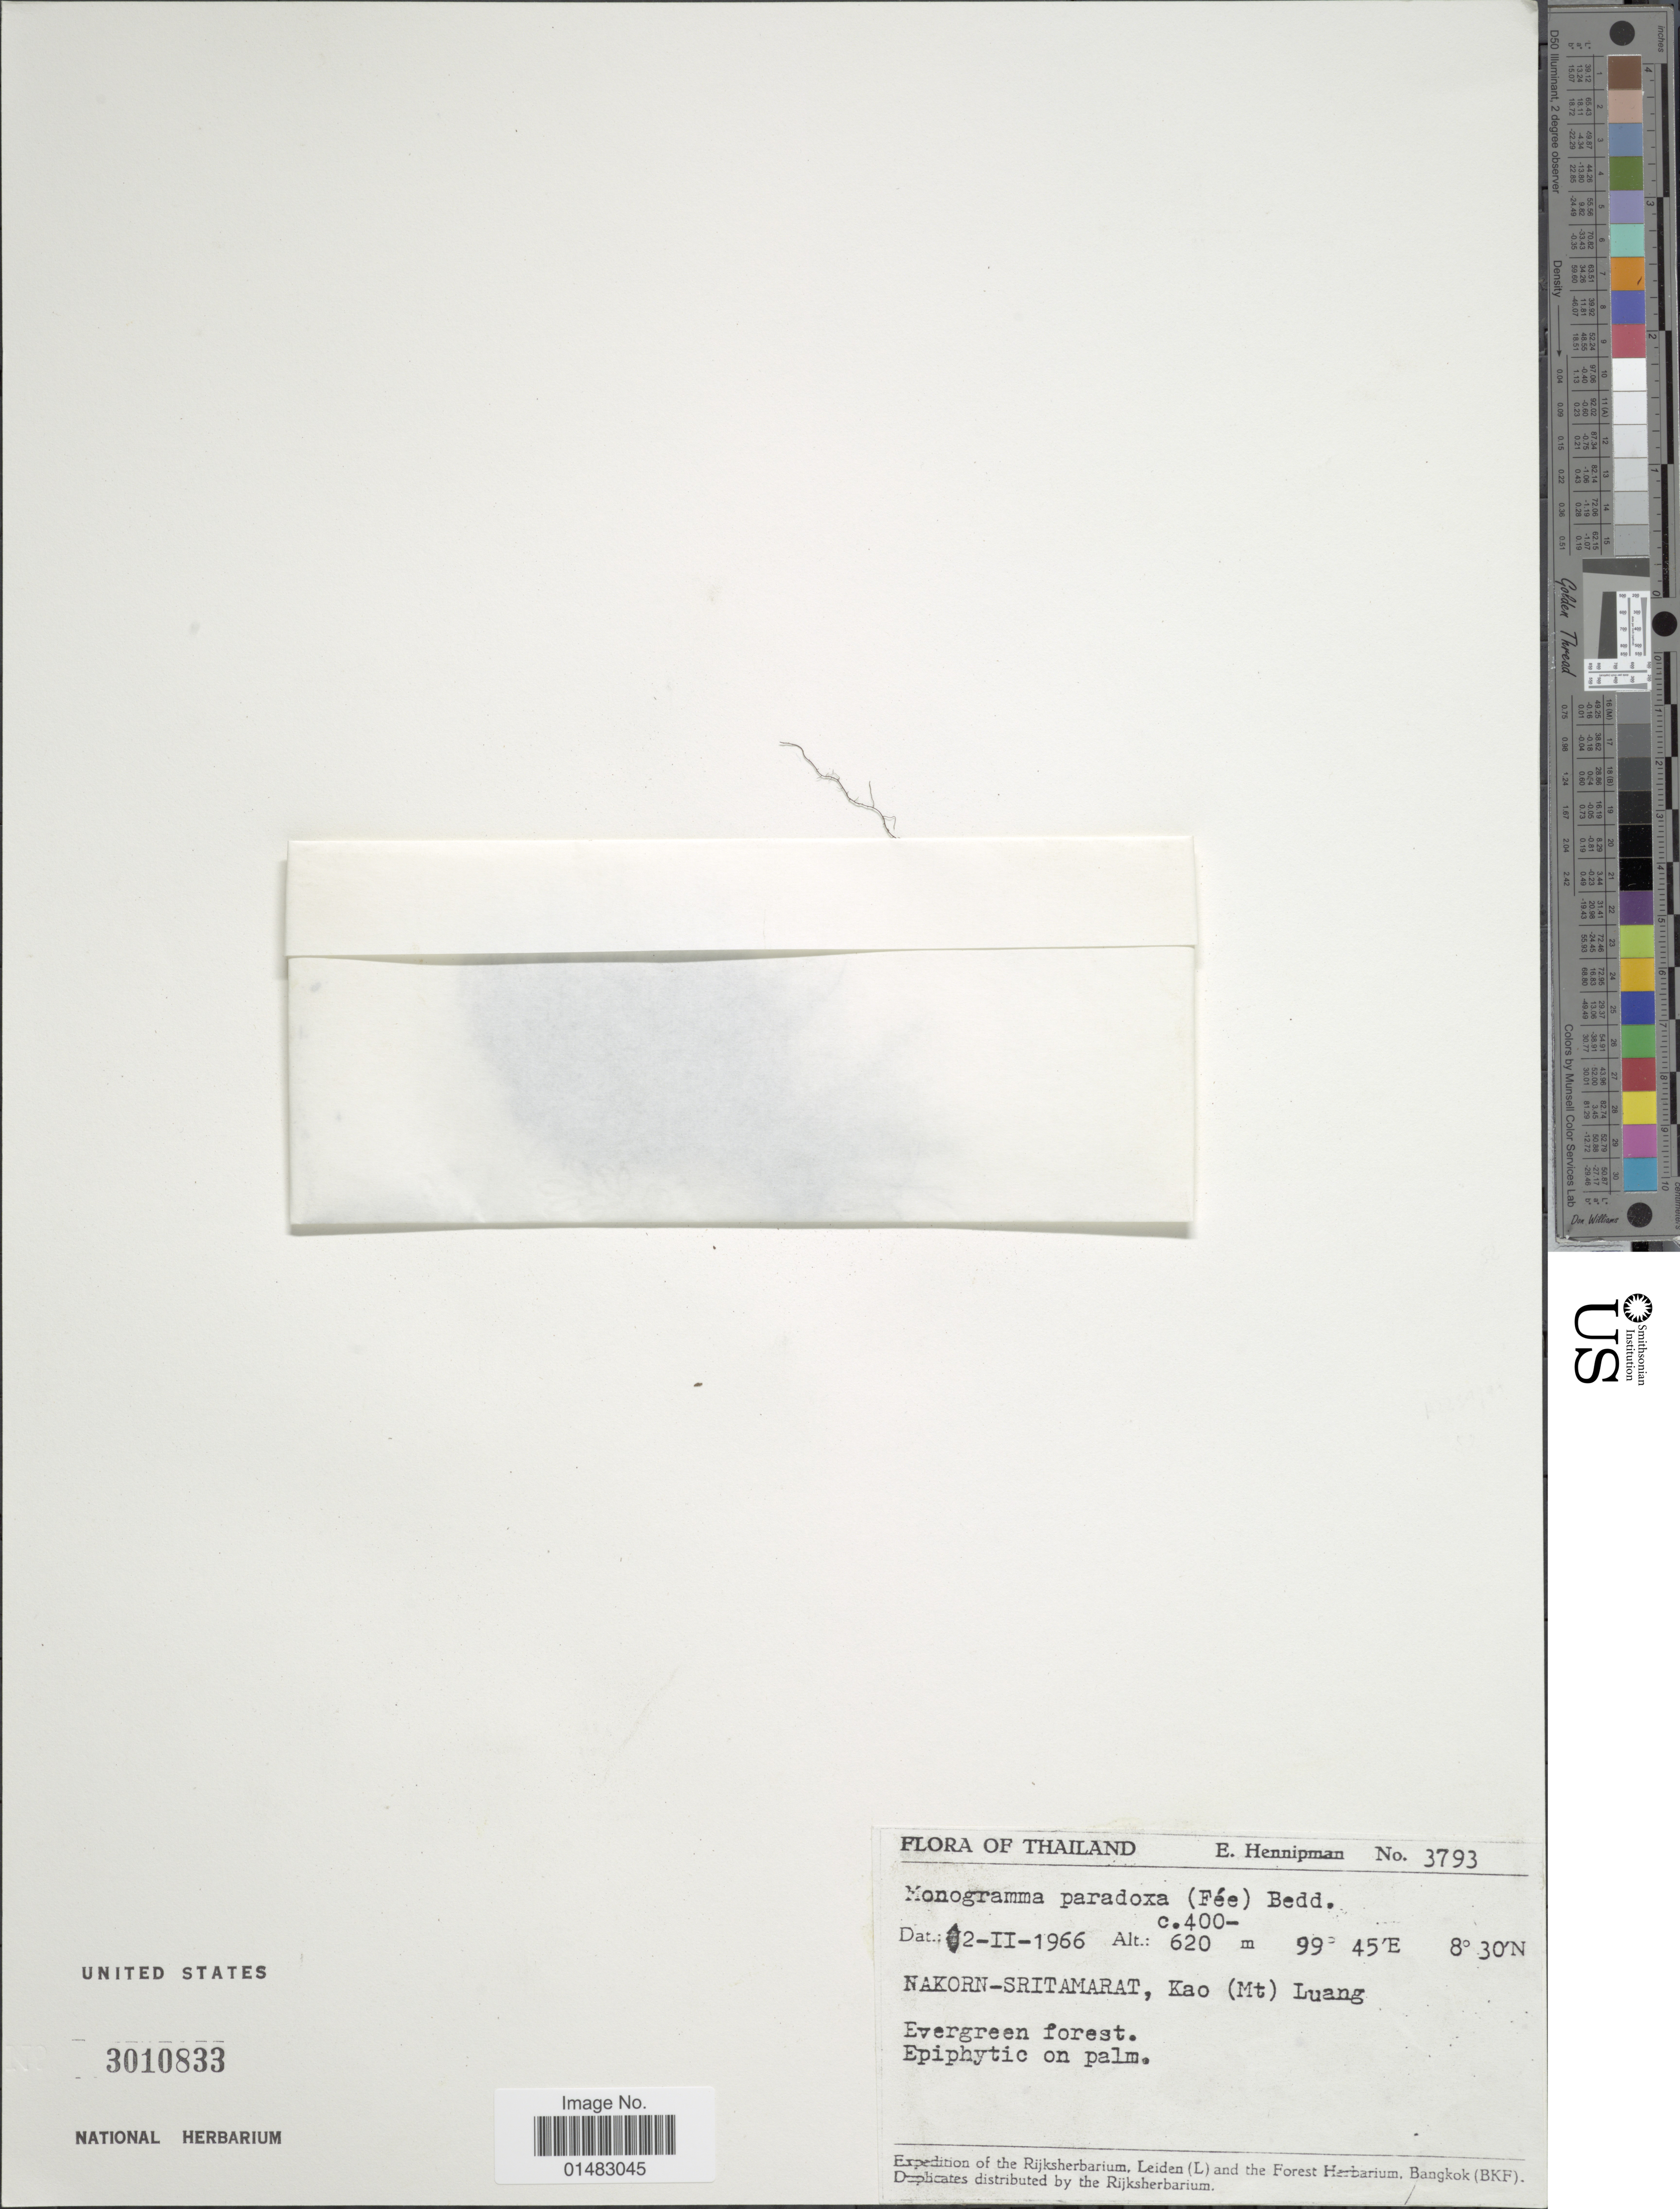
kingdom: Plantae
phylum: Tracheophyta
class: Polypodiopsida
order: Polypodiales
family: Pteridaceae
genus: Vaginularia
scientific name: Vaginularia paradoxa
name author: (Fée) Mett. ex Miq.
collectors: E. Hennipman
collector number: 3793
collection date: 1966-02-02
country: Thailand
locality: Nakorn-Sritamarat, Kao (Mt.) Luang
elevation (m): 620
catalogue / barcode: US 3010833